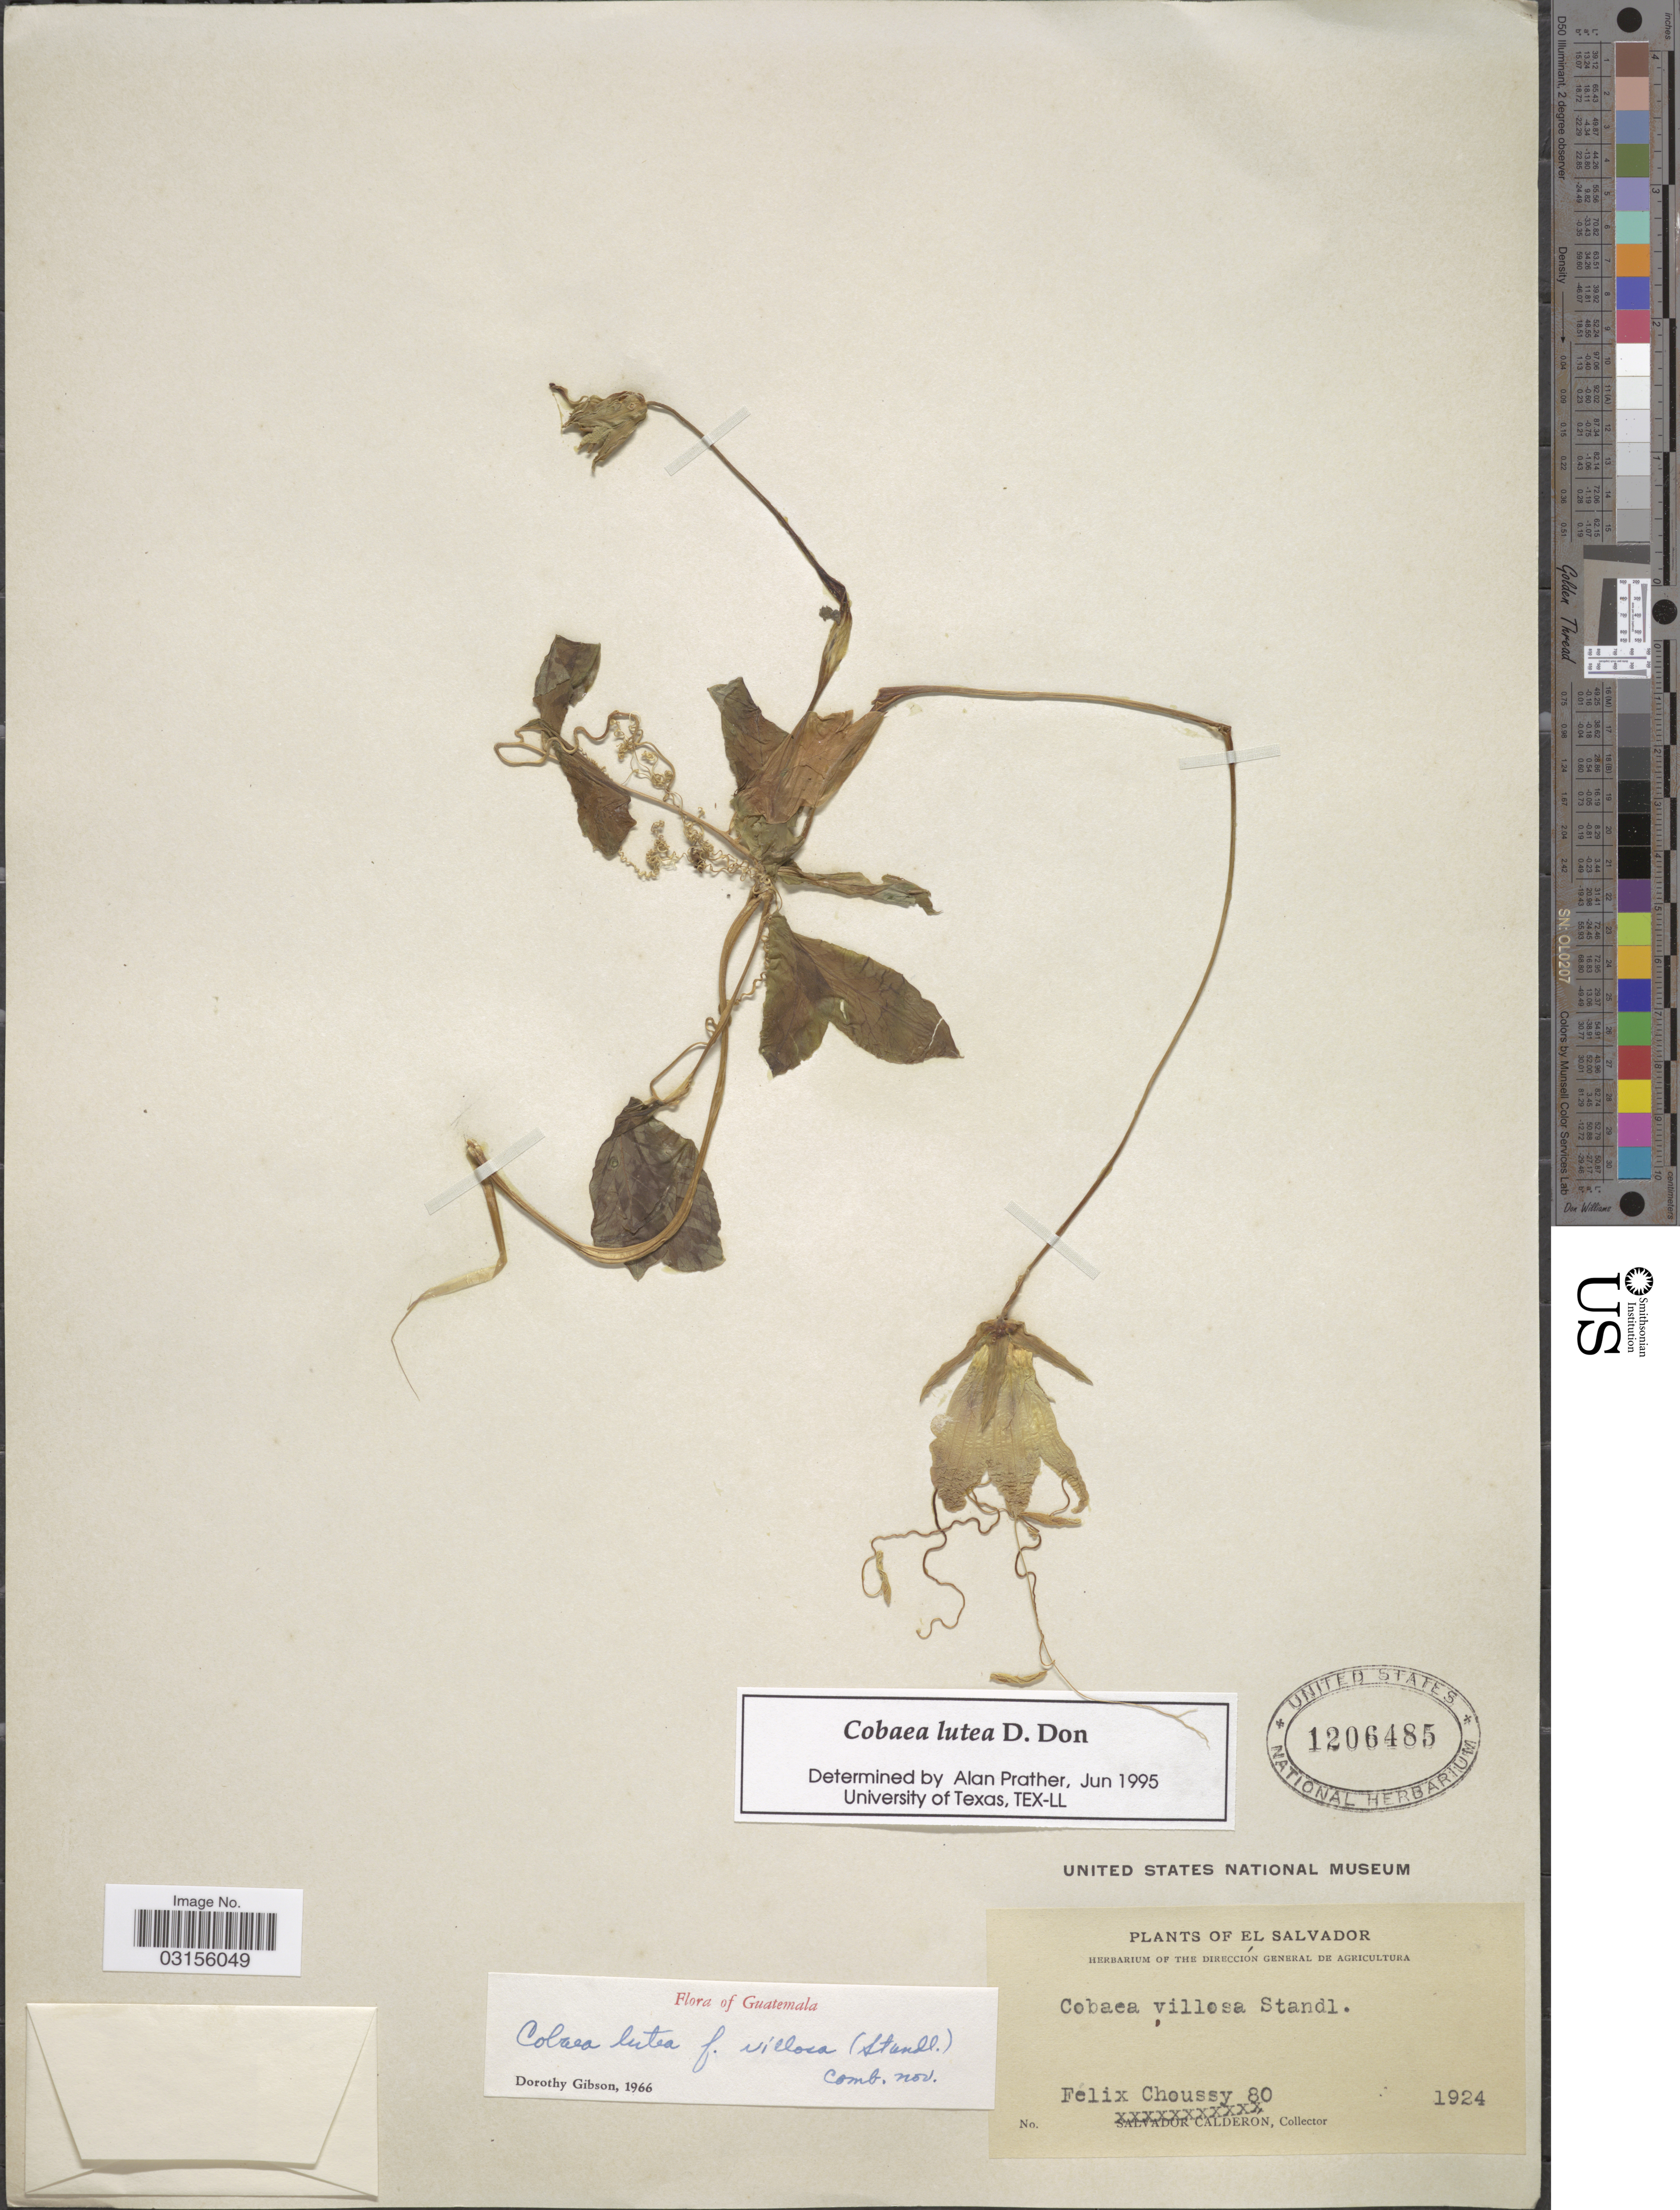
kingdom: Plantae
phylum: Tracheophyta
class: Magnoliopsida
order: Ericales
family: Polemoniaceae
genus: Cobaea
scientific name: Cobaea lutea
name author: D. Don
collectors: F. Choussy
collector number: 80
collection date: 1924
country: El Salvador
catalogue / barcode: US 1206485